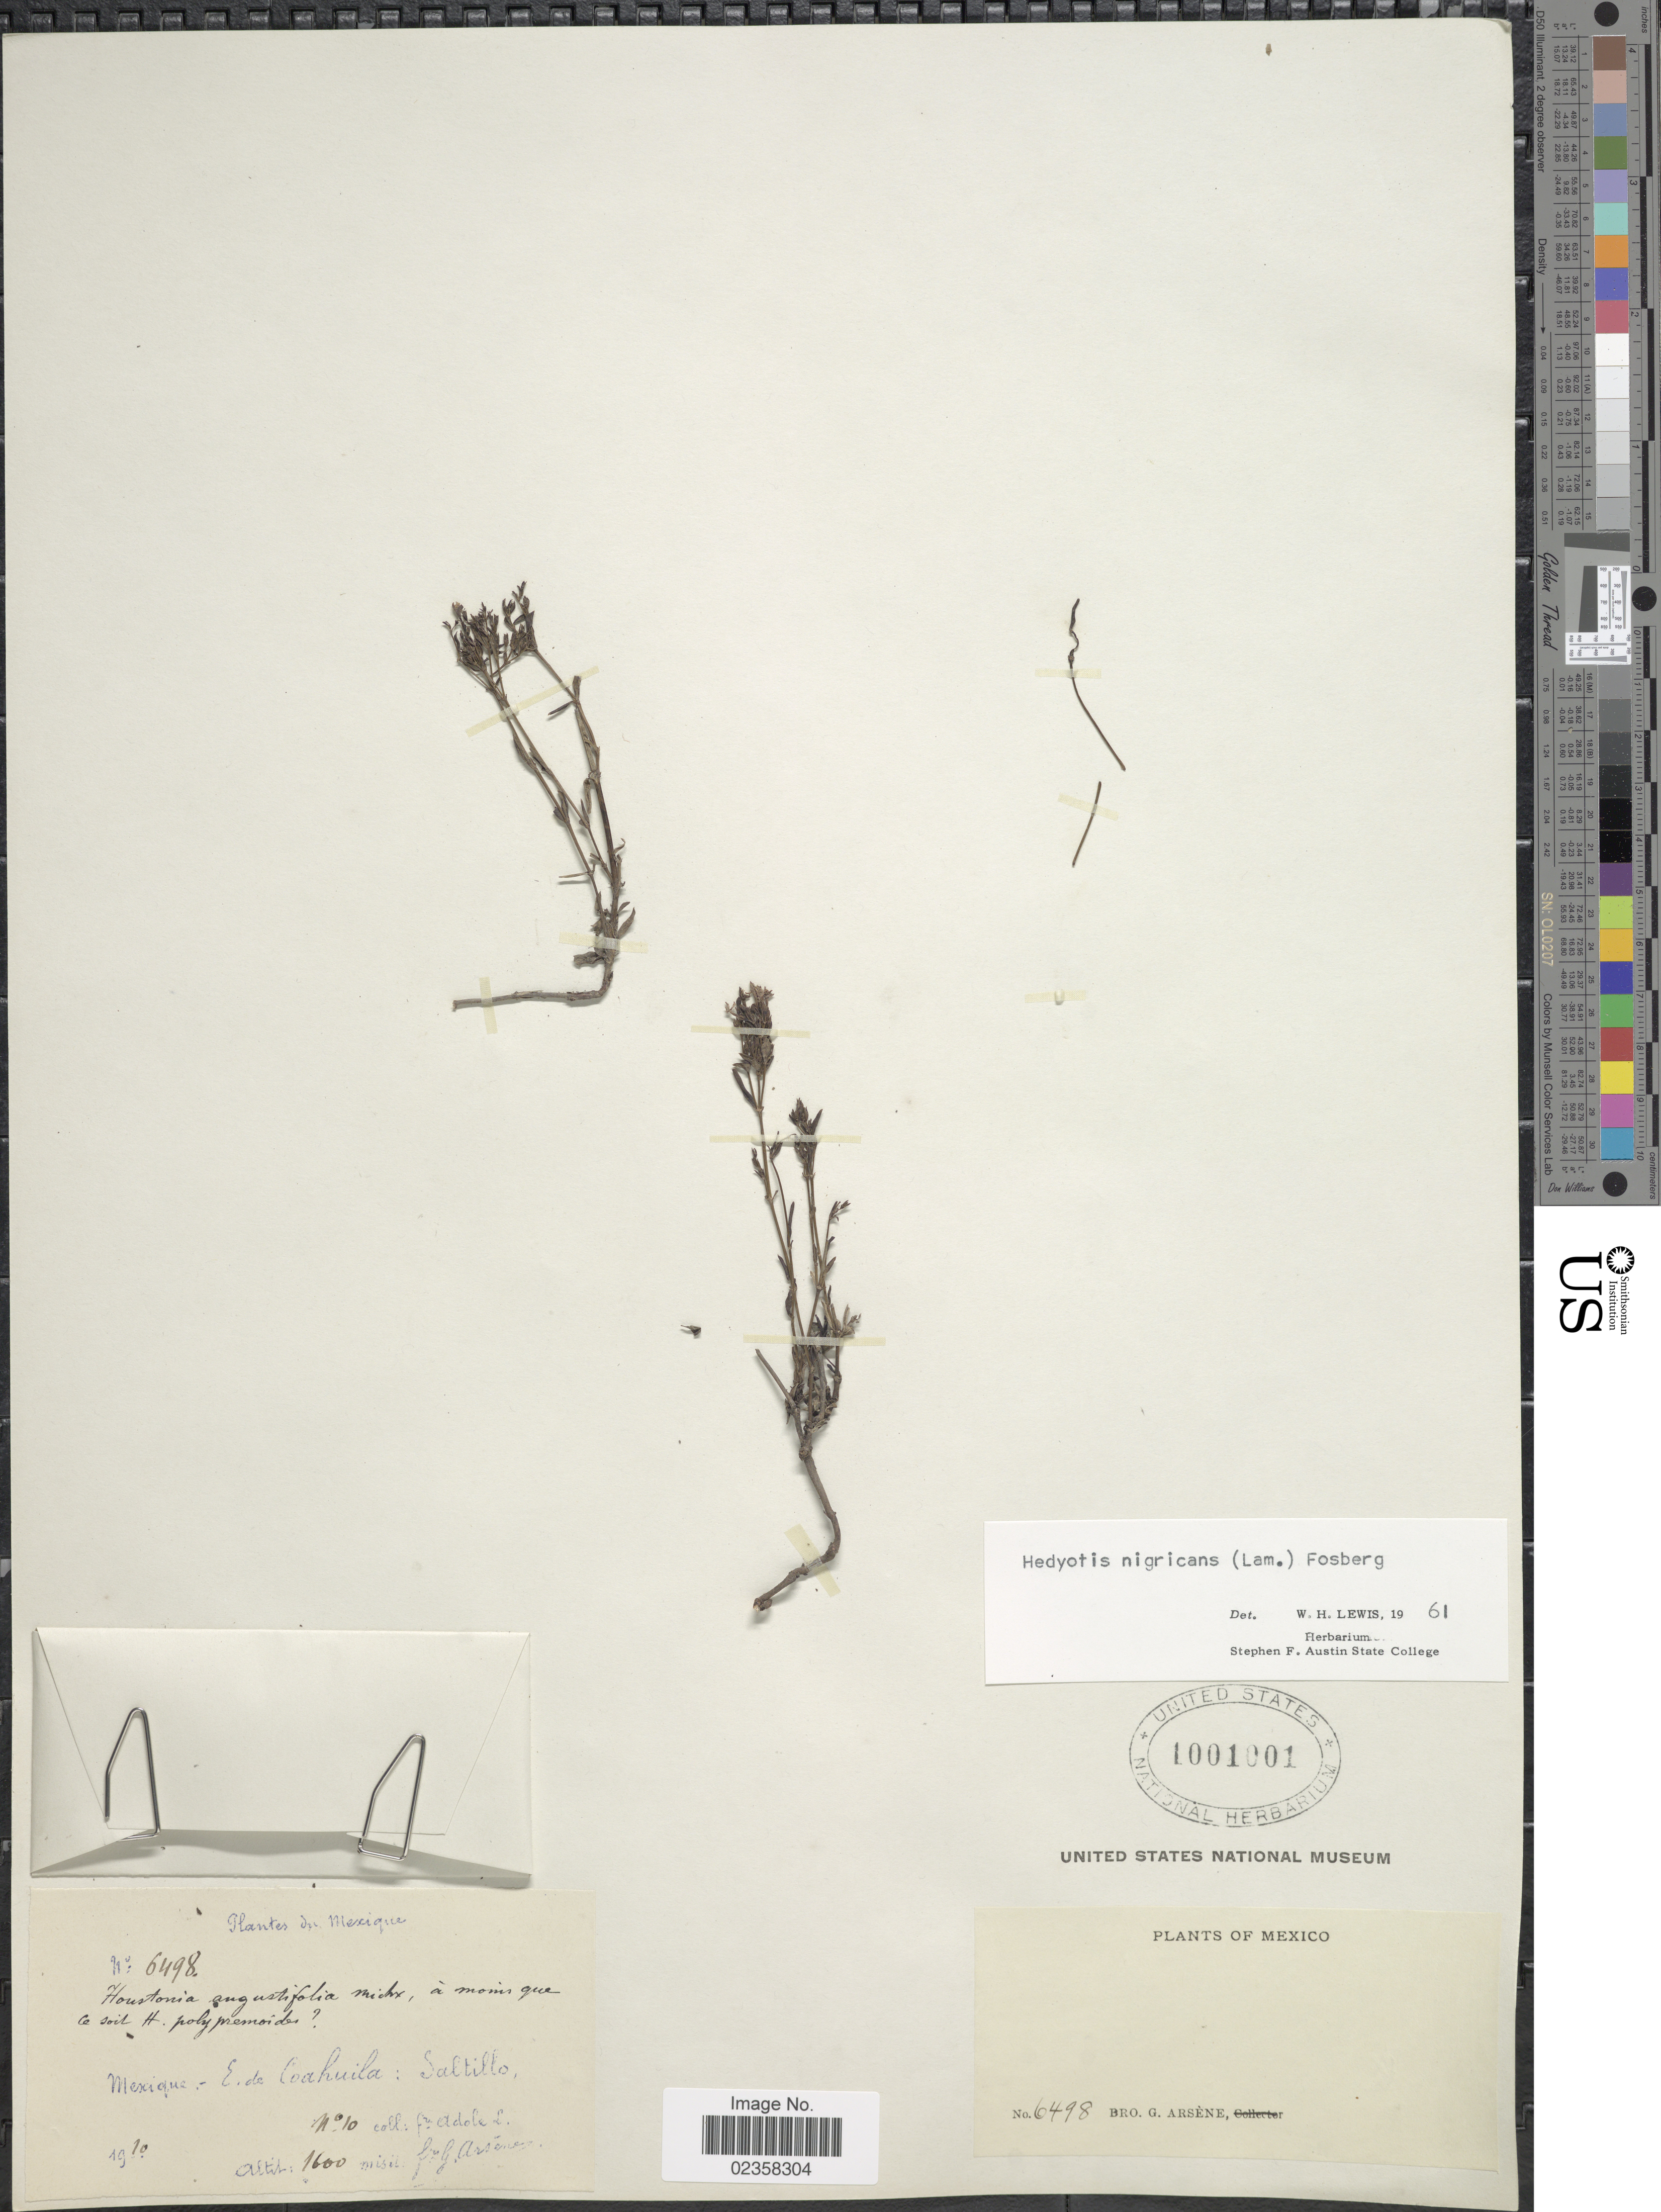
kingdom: Plantae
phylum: Tracheophyta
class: Magnoliopsida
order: Gentianales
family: Rubiaceae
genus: Houstonia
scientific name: Houstonia nigricans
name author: (Lam.) Fernald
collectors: Bro. Adole & Bro. G. Arsène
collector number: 6498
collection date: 1910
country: Mexico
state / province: Coahuila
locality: Mexique - E. de Coahuila: Saltillo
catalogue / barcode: US 1001001